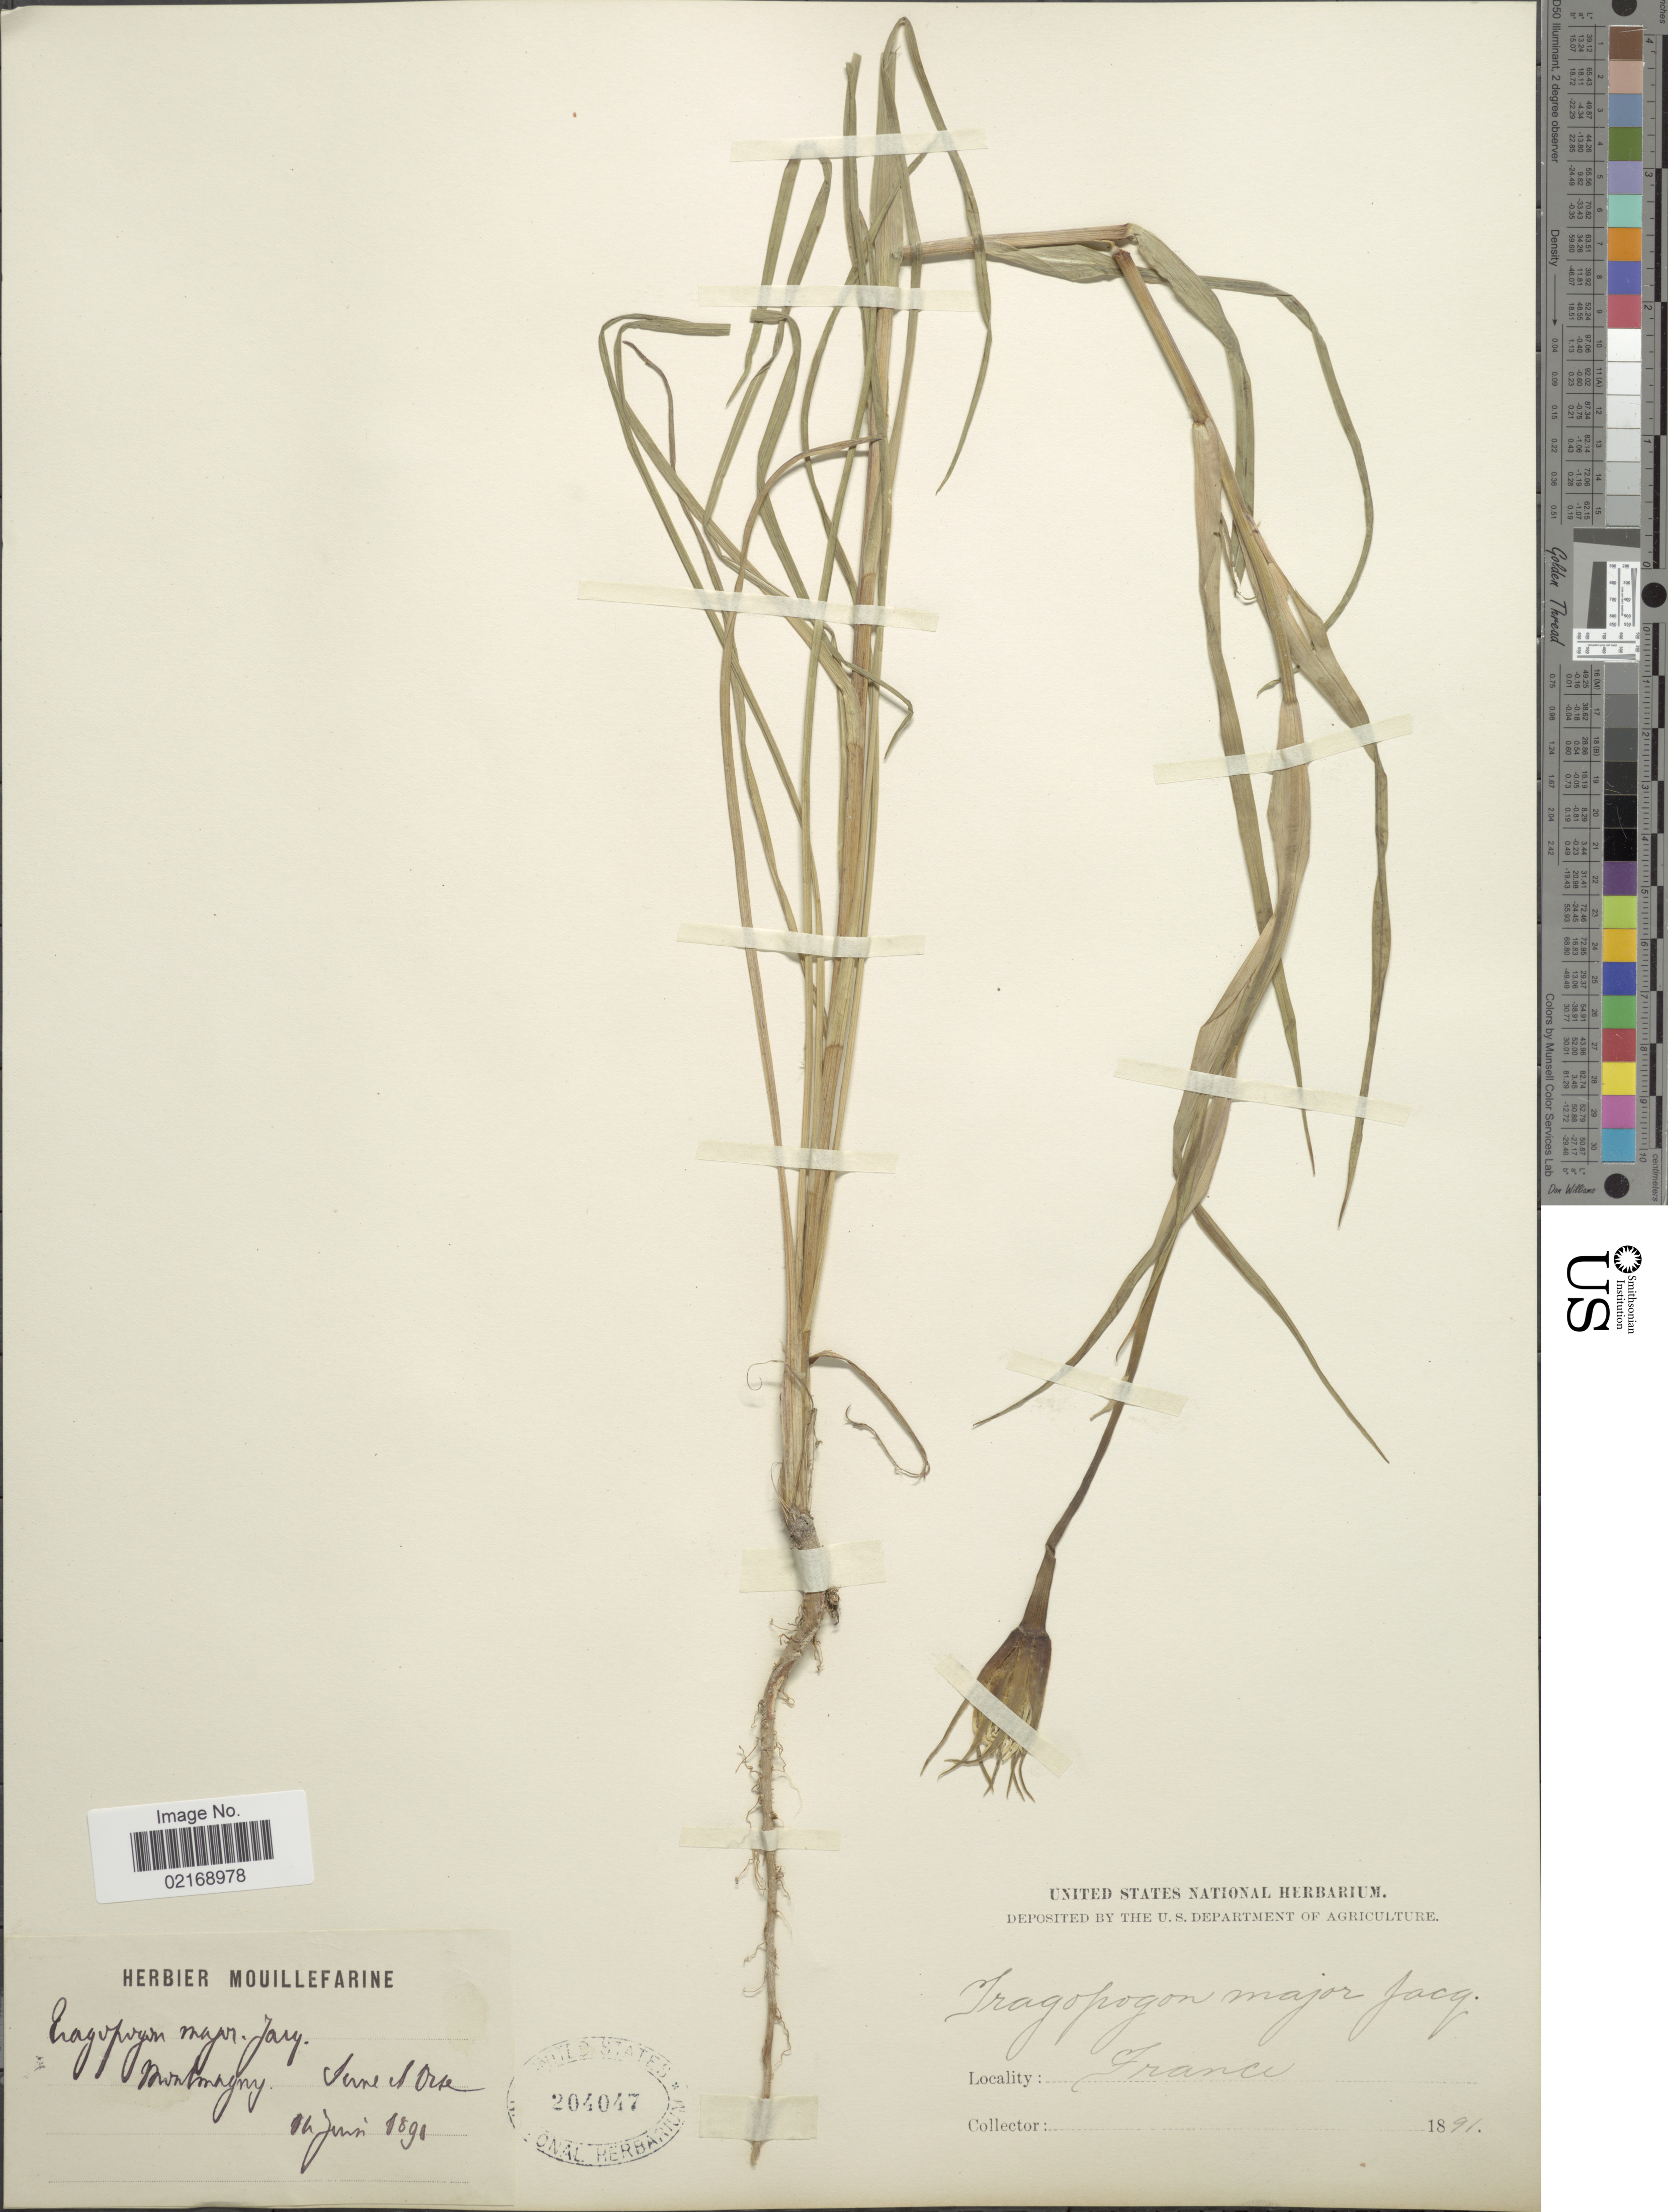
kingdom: Plantae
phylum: Tracheophyta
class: Magnoliopsida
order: Asterales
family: Asteraceae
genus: Tragopogon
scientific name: Tragopogon dubius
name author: Scop.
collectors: ex herb. Mouillefarine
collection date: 1891-06-11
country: France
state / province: Île-de-France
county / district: Val d'Oise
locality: Montmagny, Seine et Oise.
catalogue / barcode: US 204047